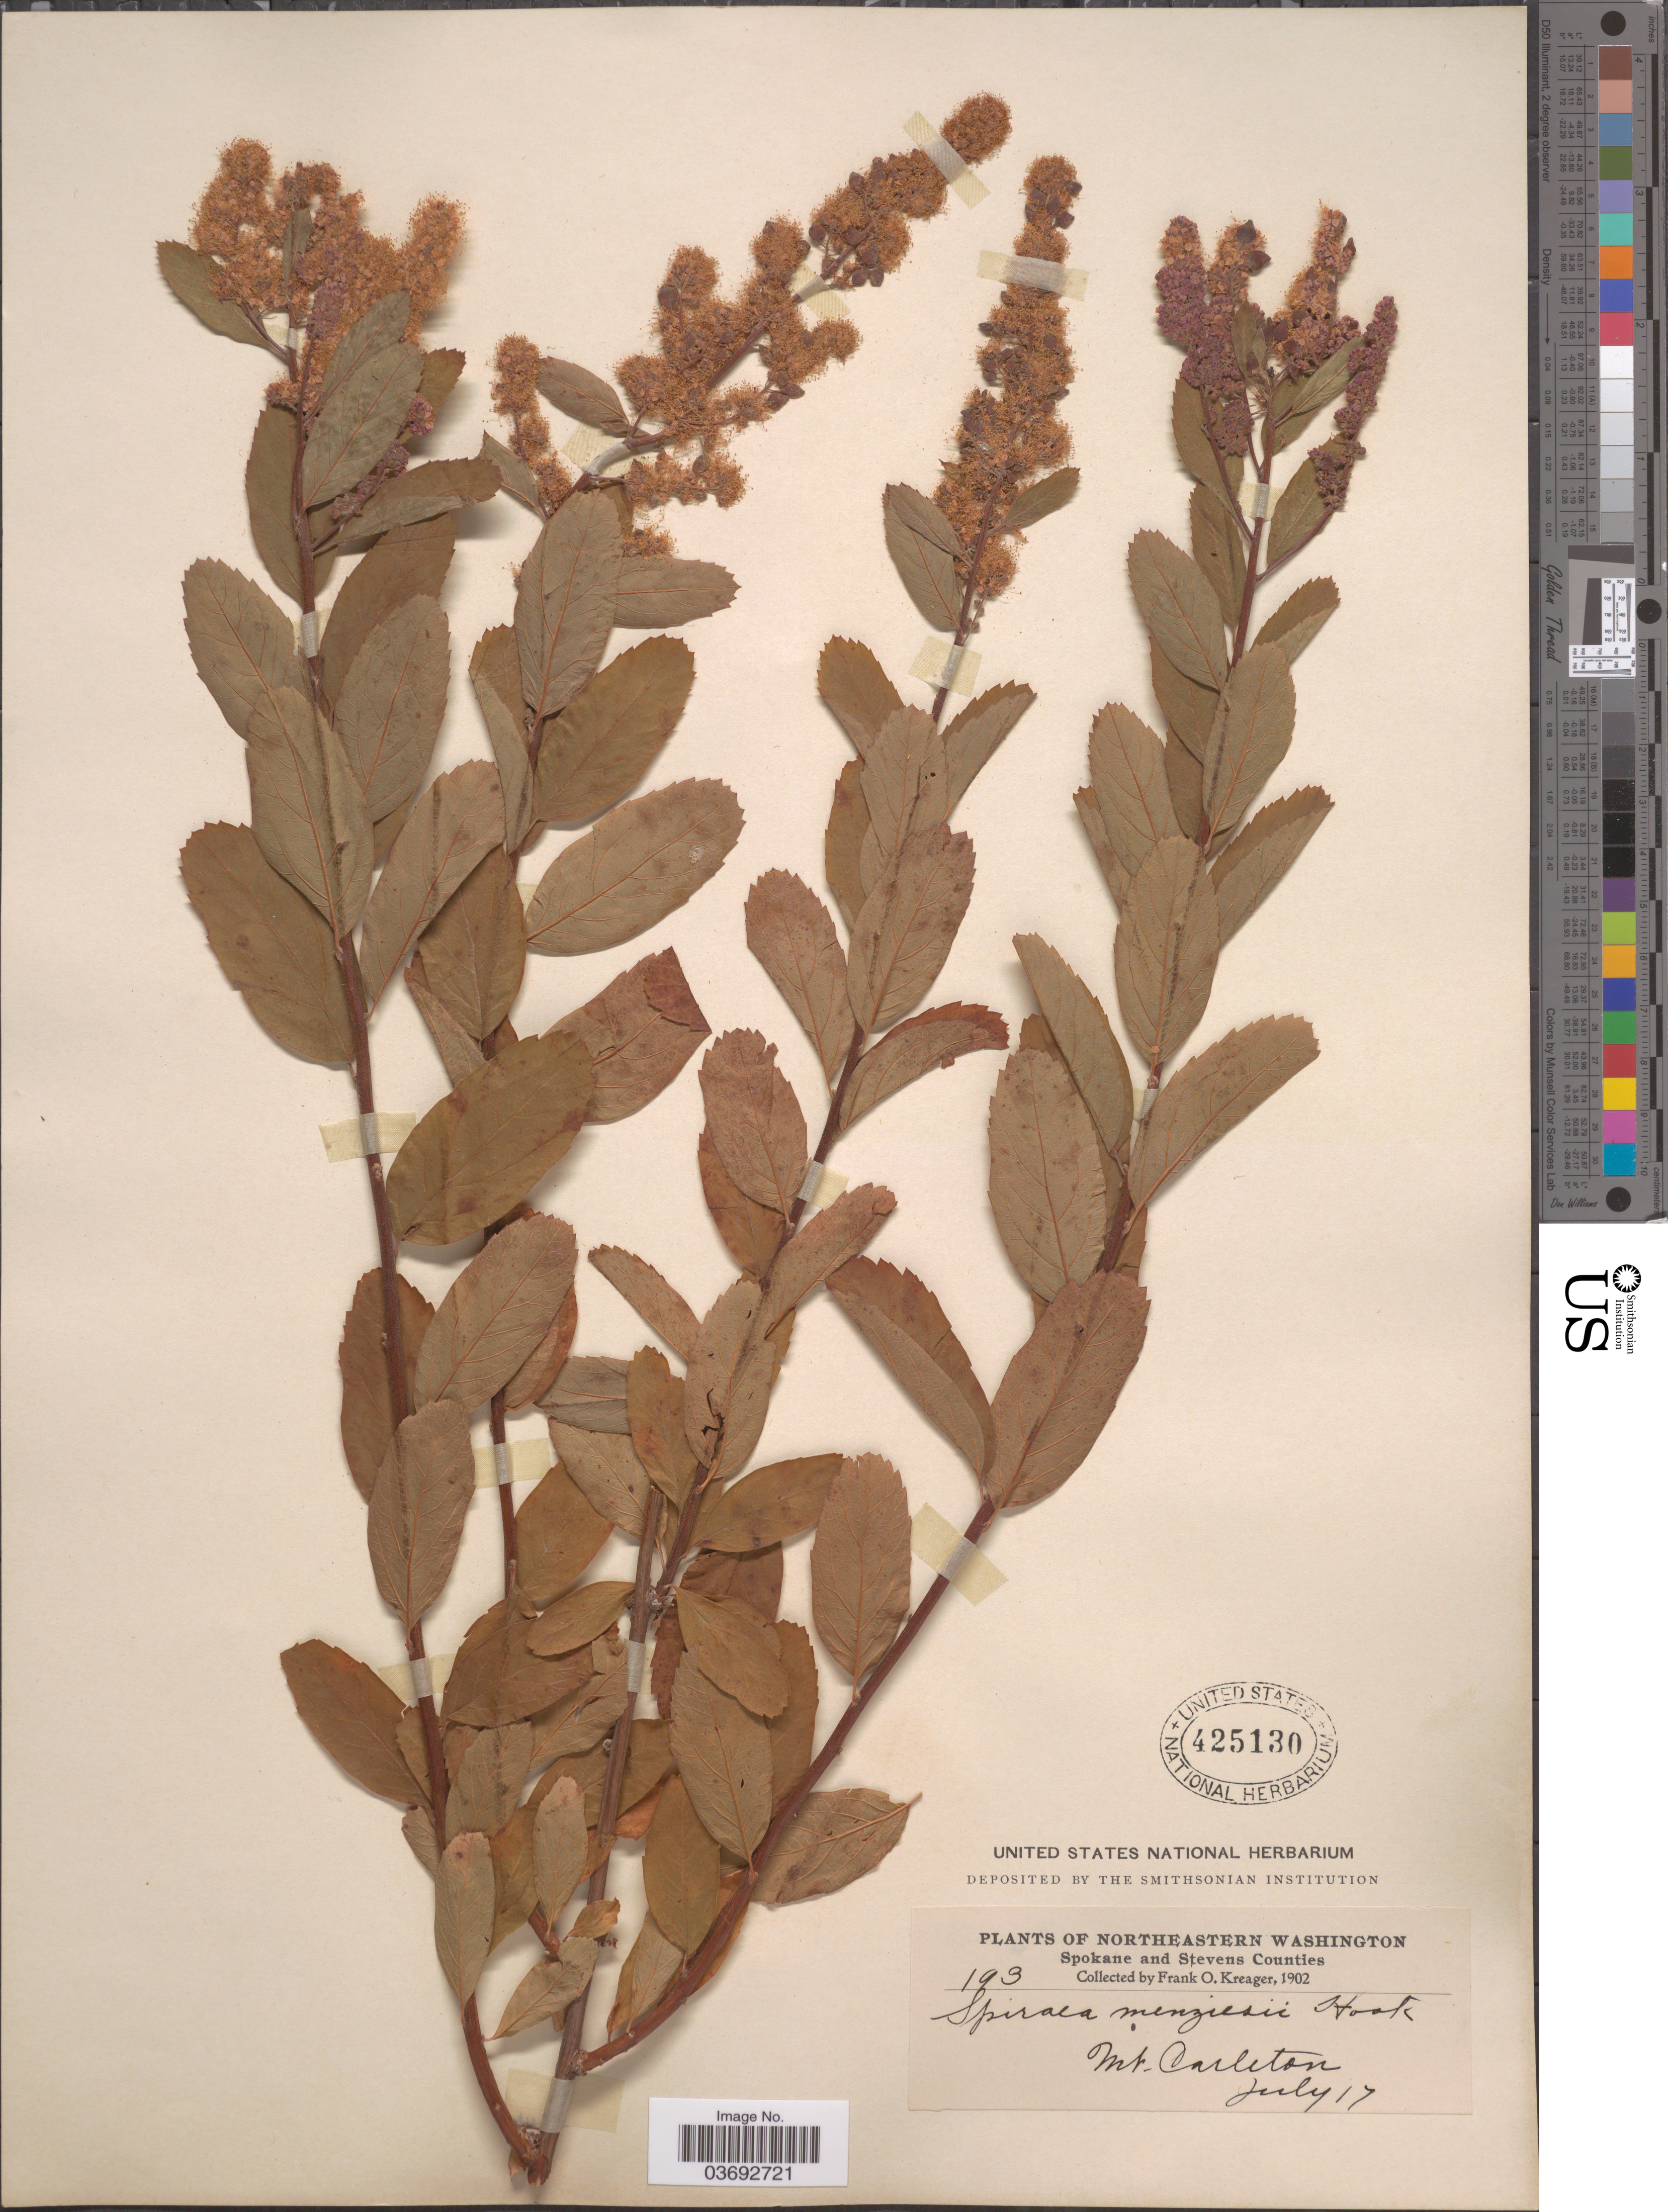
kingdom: Plantae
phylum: Tracheophyta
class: Magnoliopsida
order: Rosales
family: Rosaceae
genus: Spiraea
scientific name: Spiraea menziesii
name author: Hook.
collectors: F. Kreager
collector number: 193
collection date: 1902-07-17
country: United States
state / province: Washington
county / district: Spokane / Stevens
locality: Northeastern Washington. Spokane and Stevens Counties. Mt. Carleton.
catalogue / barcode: US 425130